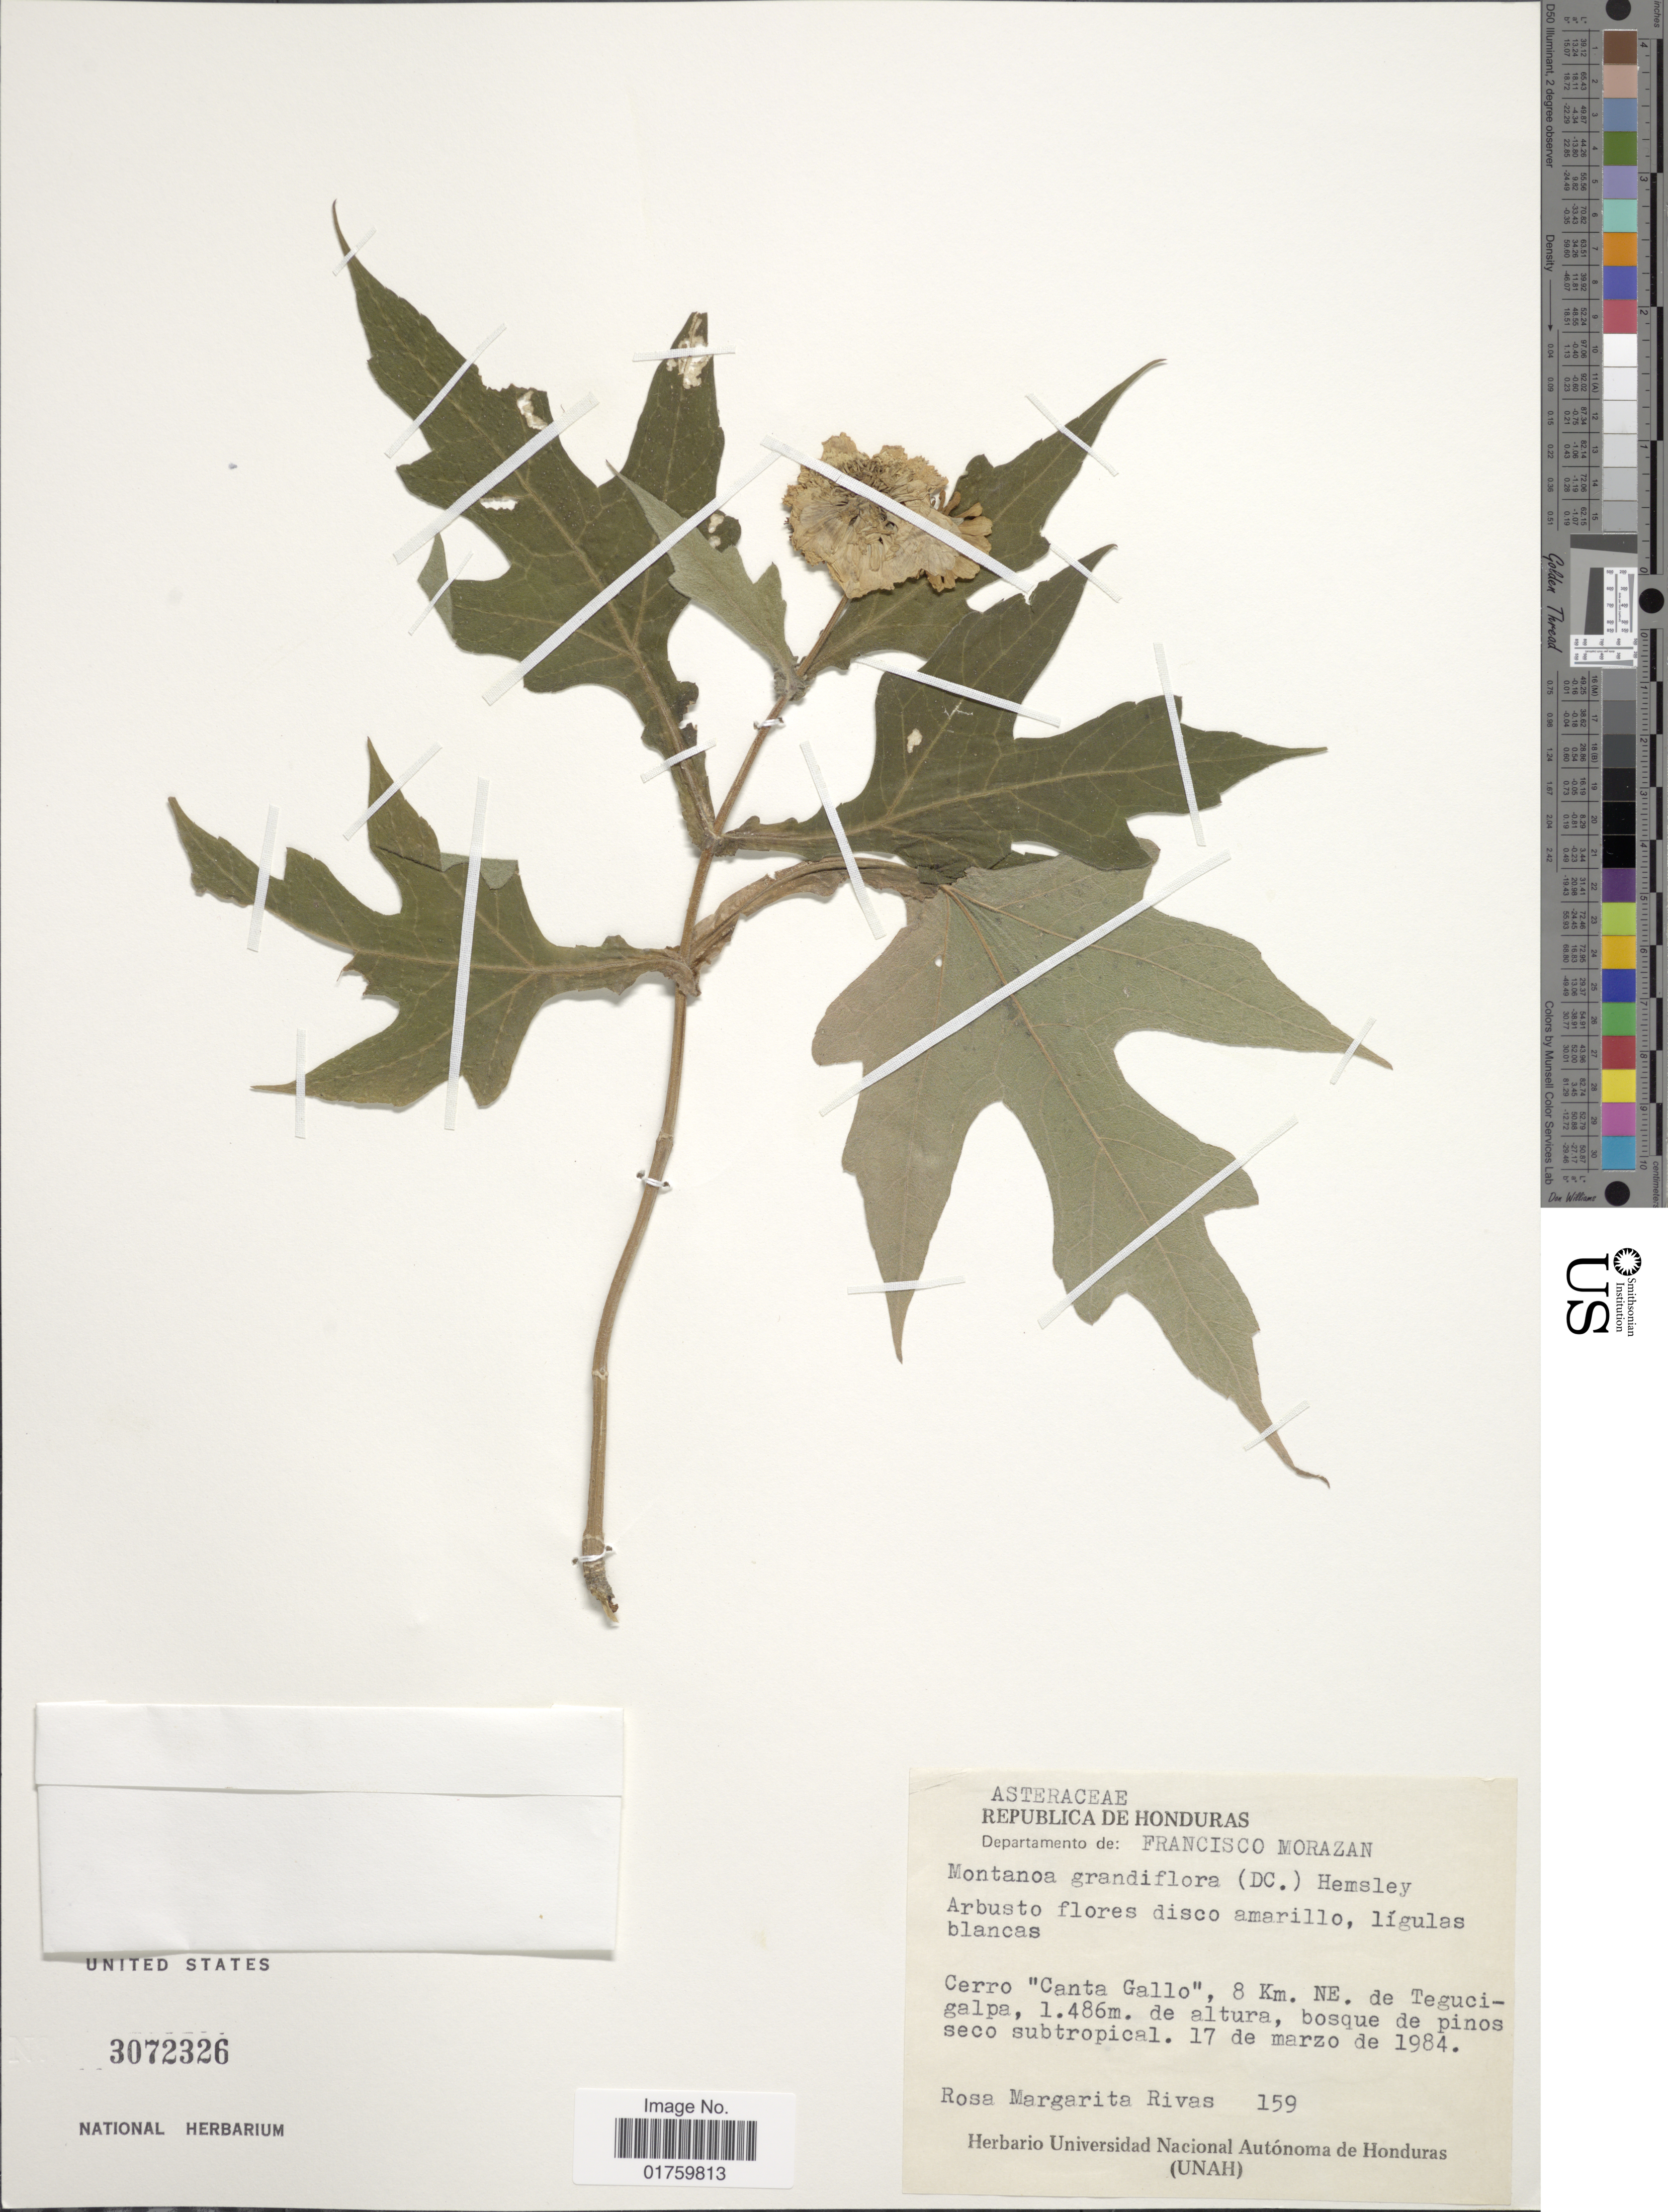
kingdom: Plantae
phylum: Tracheophyta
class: Magnoliopsida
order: Asterales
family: Asteraceae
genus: Montanoa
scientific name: Montanoa grandiflora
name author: Alaman ex DC.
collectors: R. Rivas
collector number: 159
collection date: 1984-03-17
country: Honduras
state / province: Fco. Morazán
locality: Francisco Morazan, Cerro "Canta Gallo", 8 km NE de Tegucigalpa.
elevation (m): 1486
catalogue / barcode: US 3072326